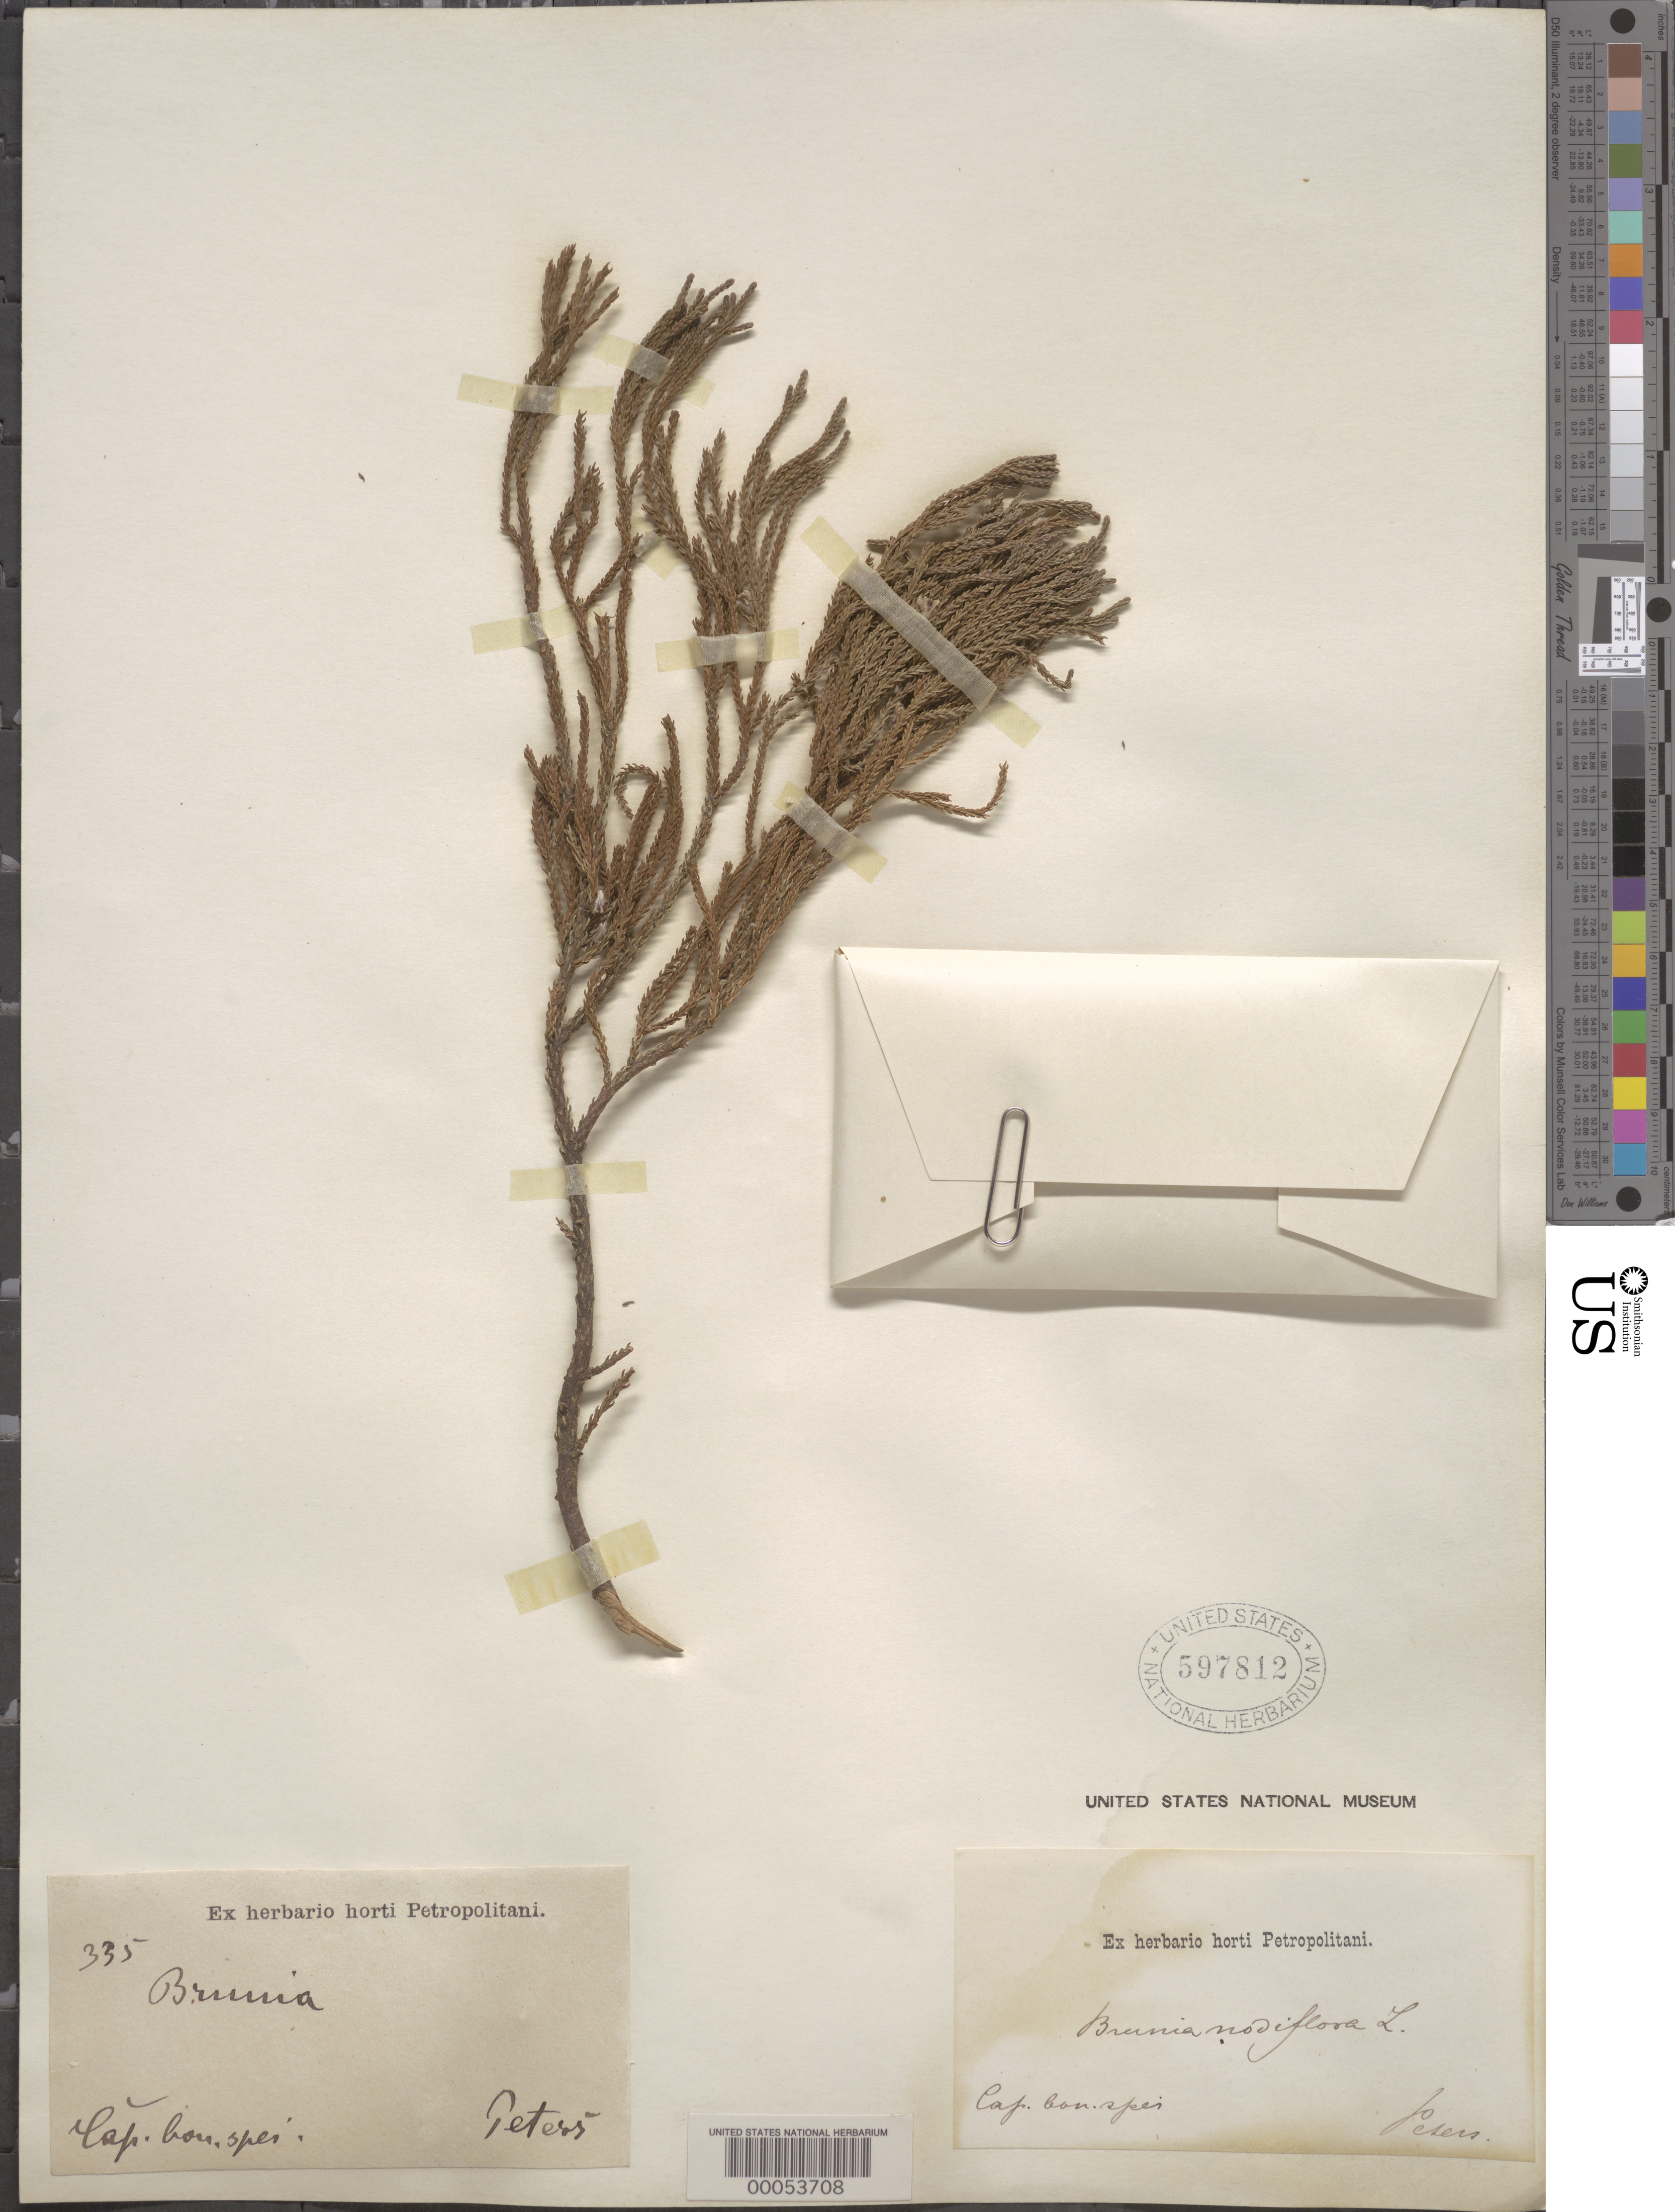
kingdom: Plantae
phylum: Tracheophyta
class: Magnoliopsida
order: Bruniales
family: Bruniaceae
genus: Brunia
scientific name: Brunia noduliflora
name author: Goldblatt & J.C. Manning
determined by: Strong, Mark T., (BOT), Smithsonian Institution - National Museum of Natural History (UNITED STATES)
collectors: -. Peters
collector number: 335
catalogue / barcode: US 597812